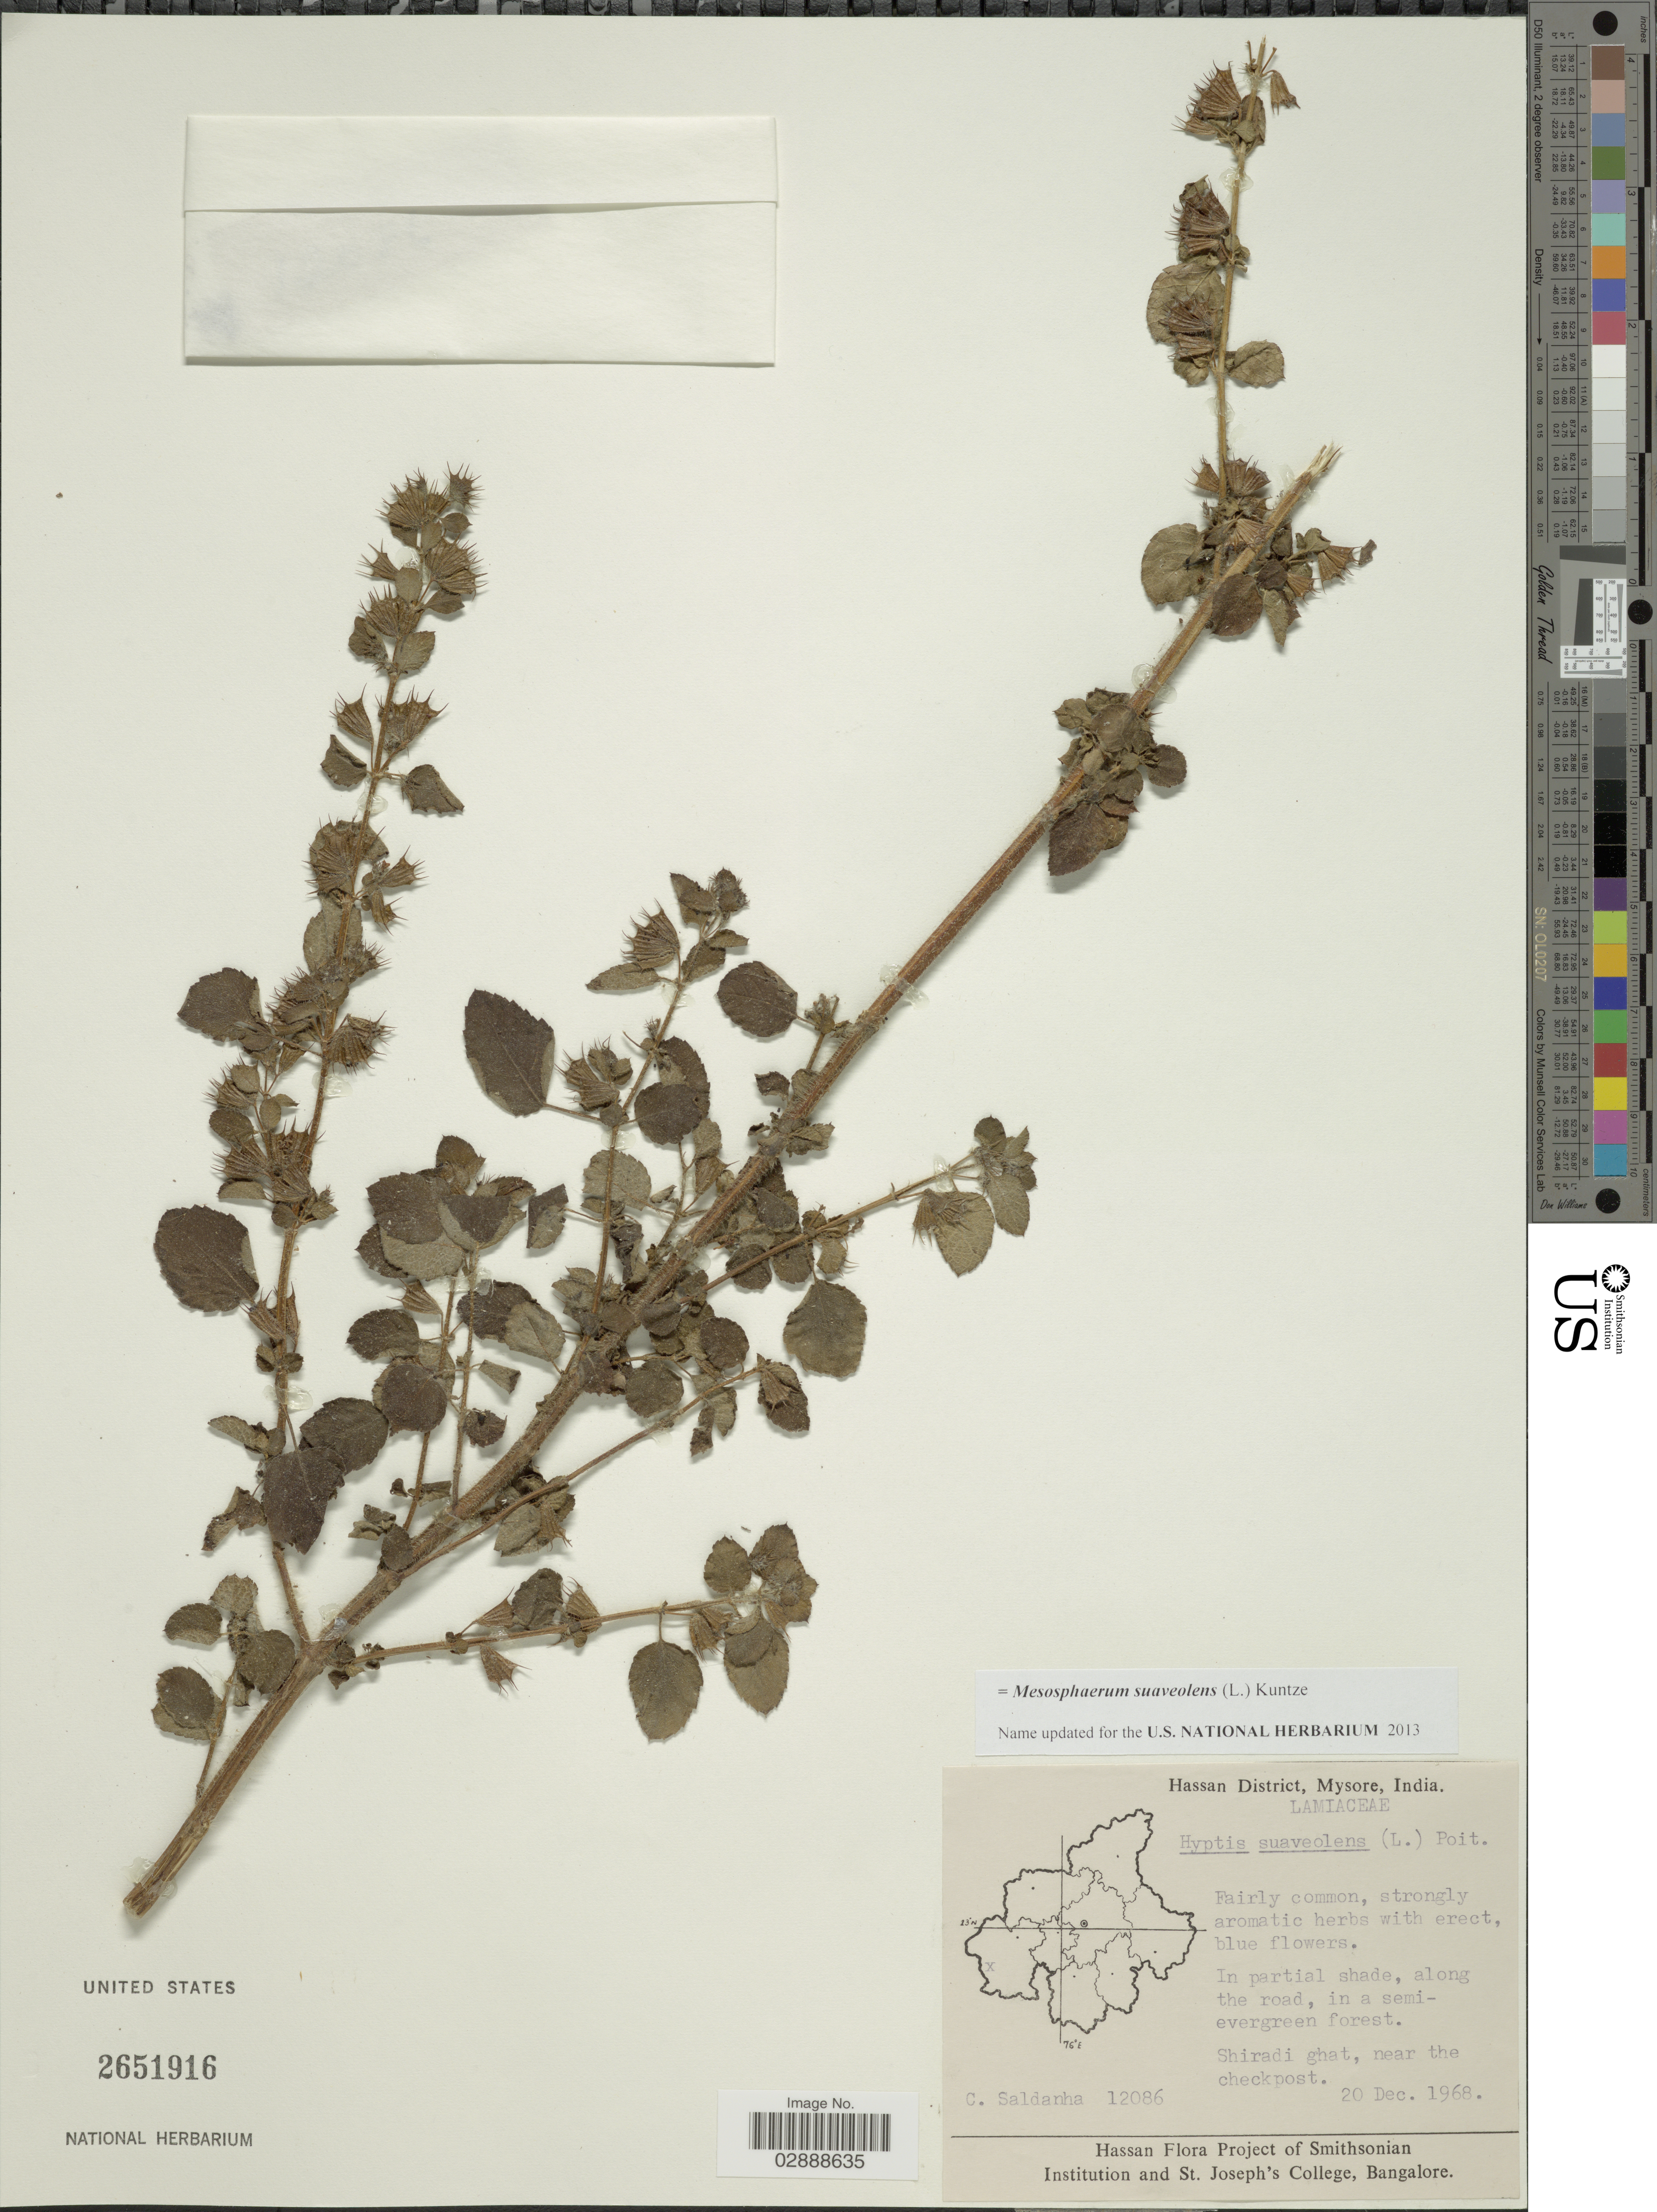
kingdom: Plantae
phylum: Tracheophyta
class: Magnoliopsida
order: Lamiales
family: Lamiaceae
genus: Mesosphaerum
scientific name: Mesosphaerum suaveolens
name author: (L.) Kuntze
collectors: C. Saldanha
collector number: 12086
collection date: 1968-12-20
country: India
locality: Hassan District, Mysore, Shiradi ghat, near the checkpost.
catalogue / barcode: US 2651916